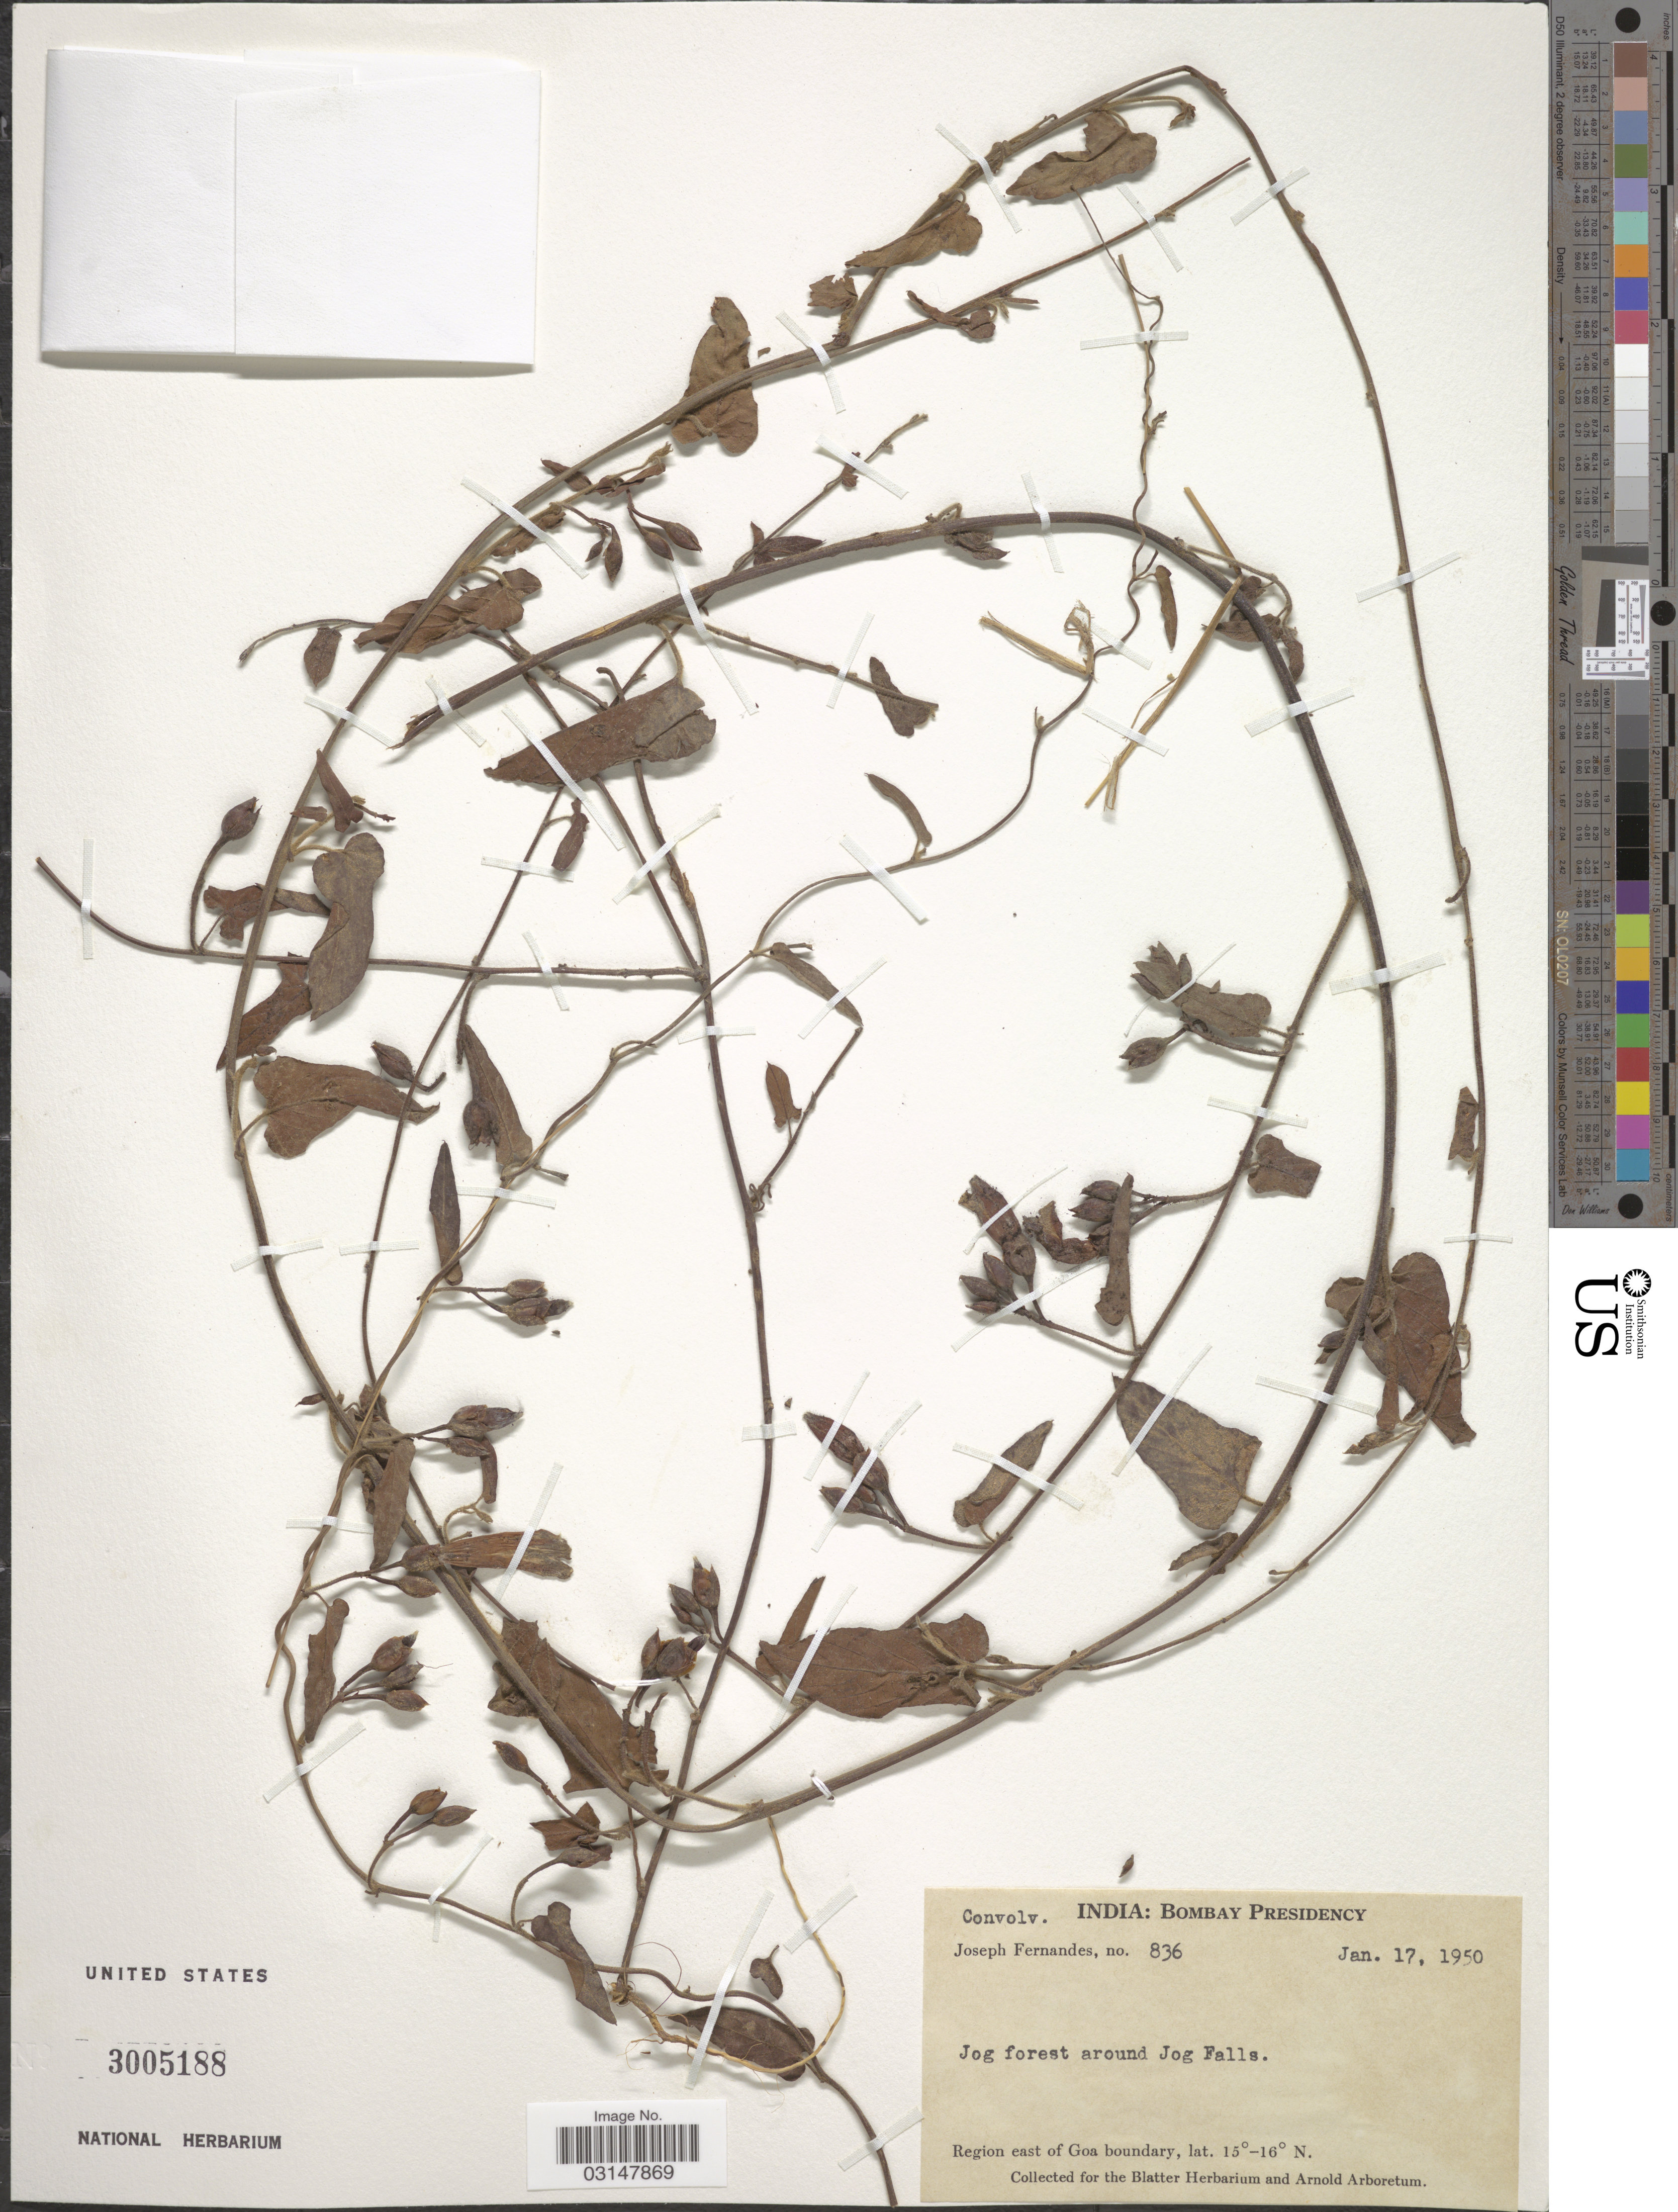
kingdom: Plantae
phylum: Tracheophyta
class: Magnoliopsida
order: Solanales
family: Convolvulaceae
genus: Camonea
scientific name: Camonea pilosa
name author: (Houtt.) A. R. Simões & Staples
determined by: Strong, Mark T., (BOT), Smithsonian Institution - National Museum of Natural History (UNITED STATES)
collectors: J. Fernandes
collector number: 836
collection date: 1950-01-17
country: India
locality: Bombay Presidency. Region east of Goa boundary. Jog forest around Jog Falls.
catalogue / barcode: US 3005188